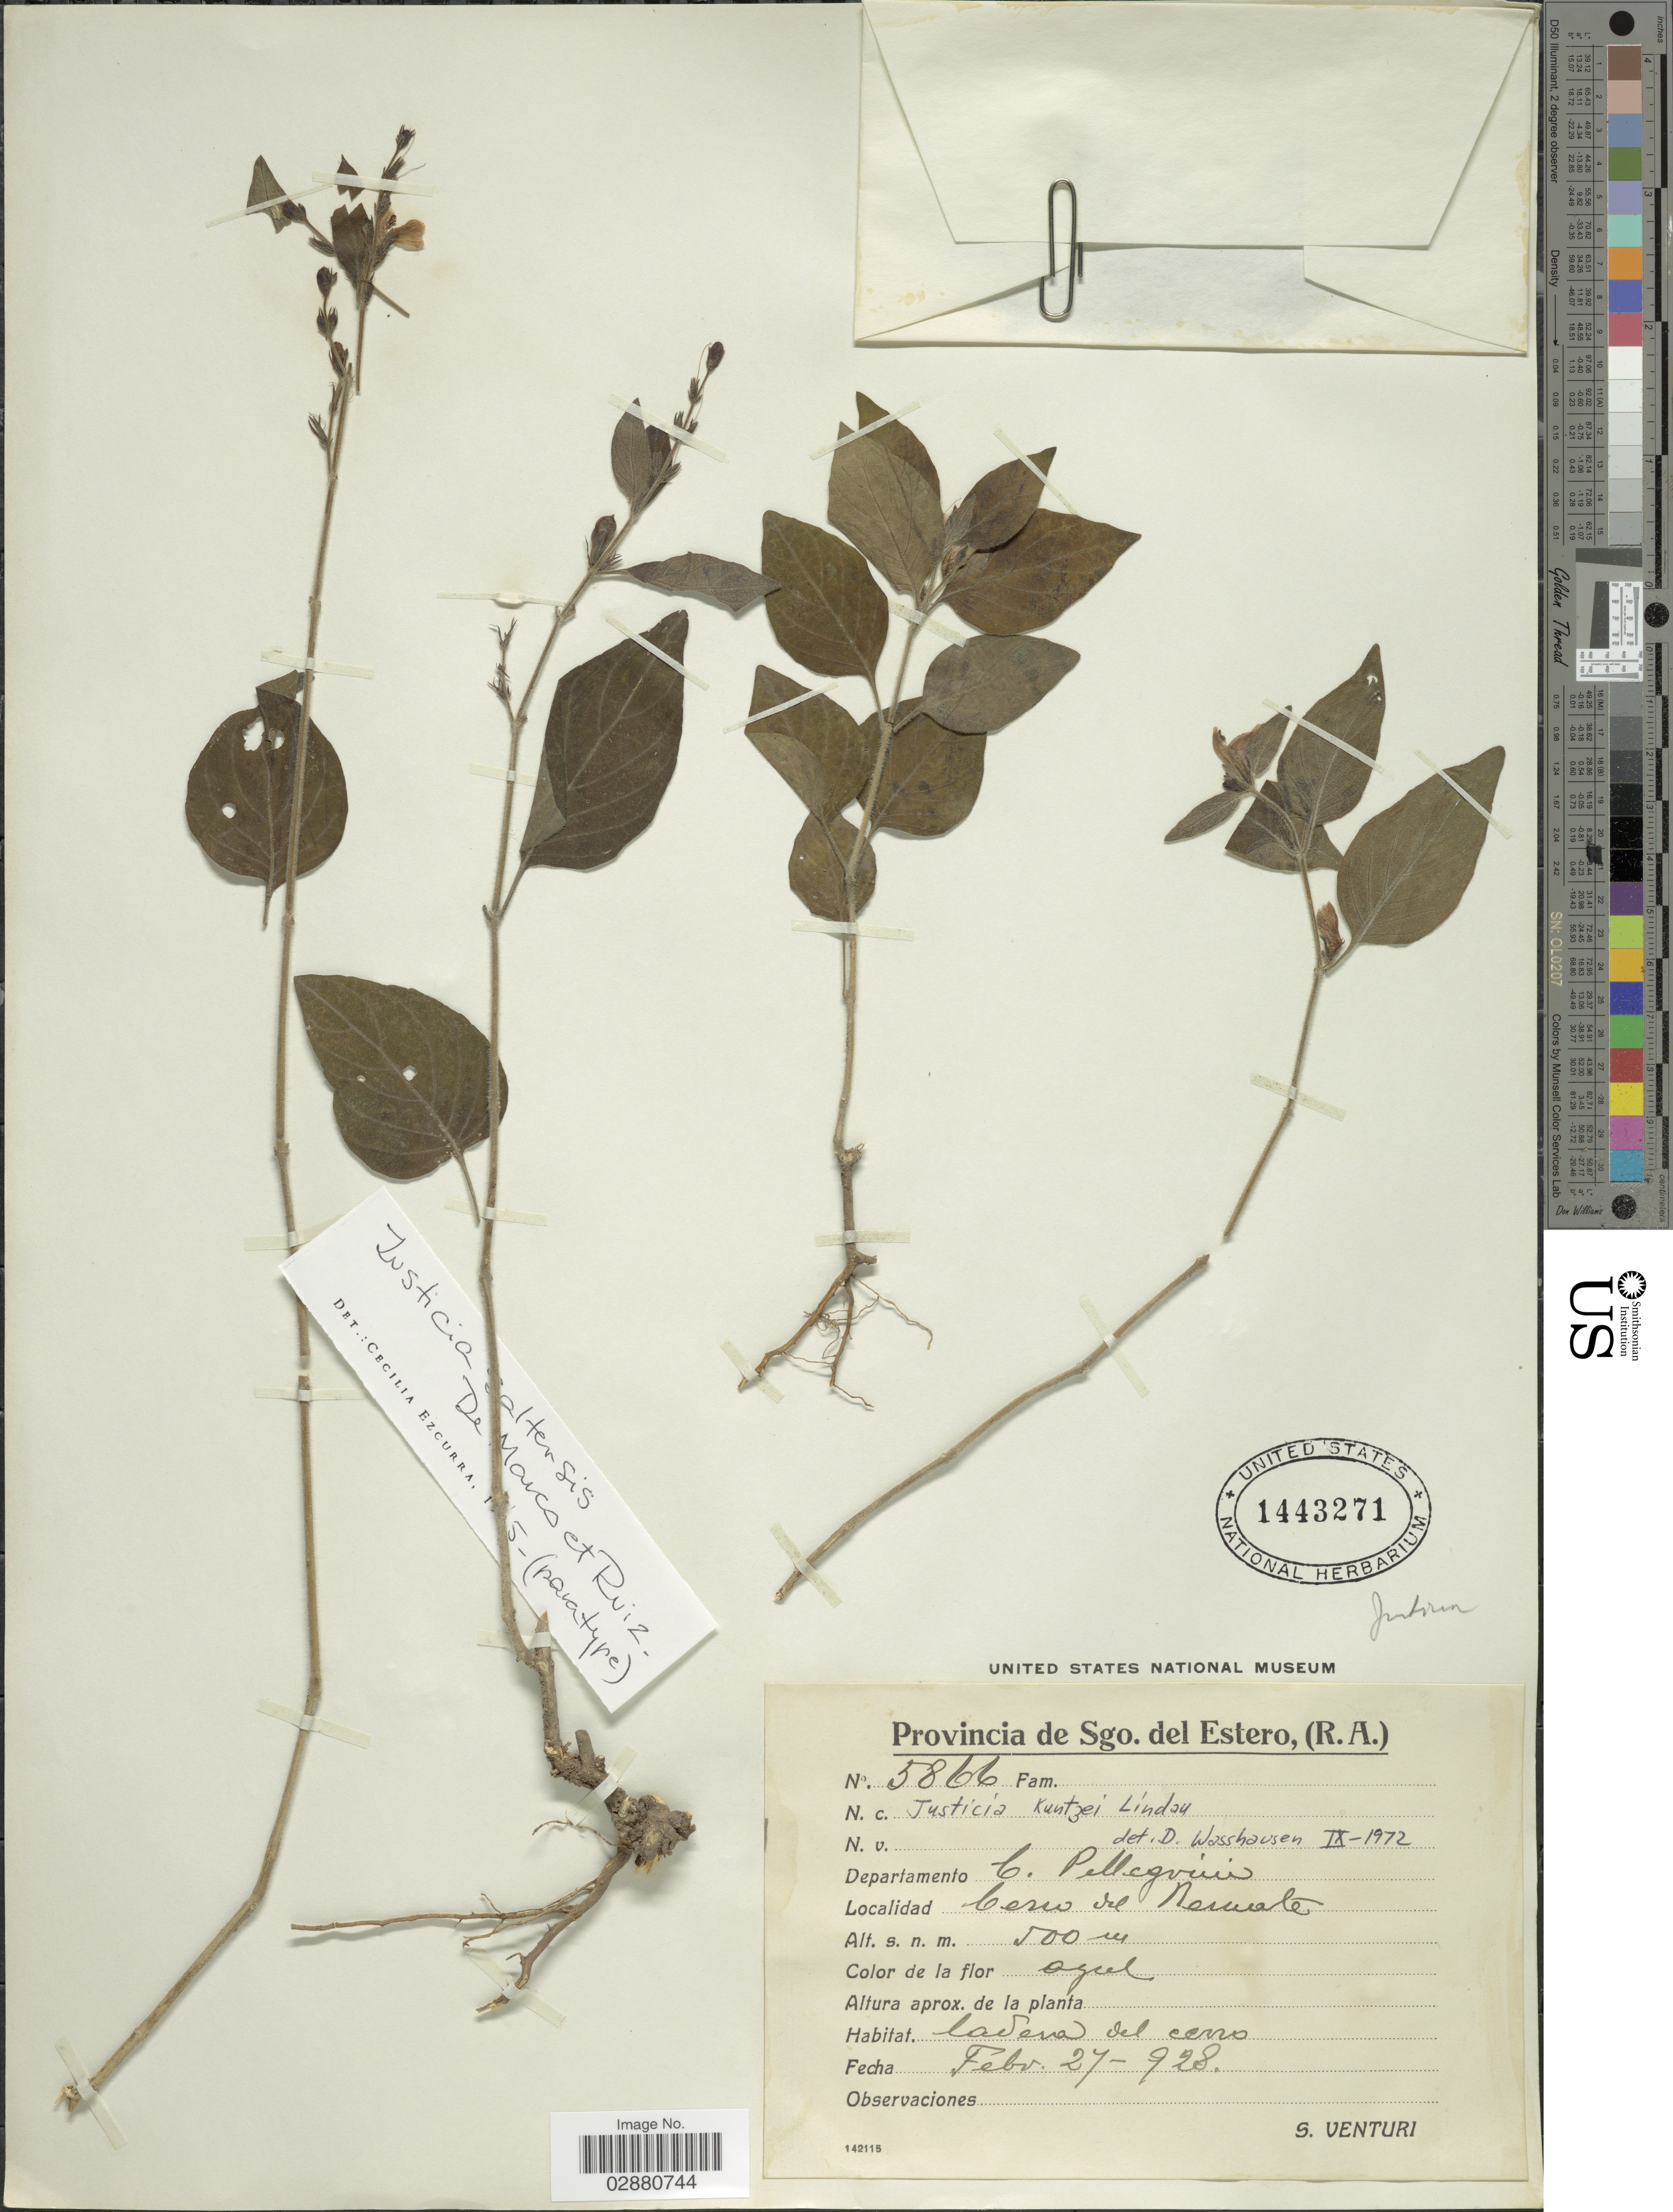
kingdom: Plantae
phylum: Tracheophyta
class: Magnoliopsida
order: Lamiales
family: Acanthaceae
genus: Justicia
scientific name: Justicia saltensis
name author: T. Ruíz & De Marco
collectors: S. Venturi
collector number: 5866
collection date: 1928-02-27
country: Argentina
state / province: Santiago del Estero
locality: Departamento C. Pellegrini. Cerro del Remate.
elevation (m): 500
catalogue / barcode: US 1443271